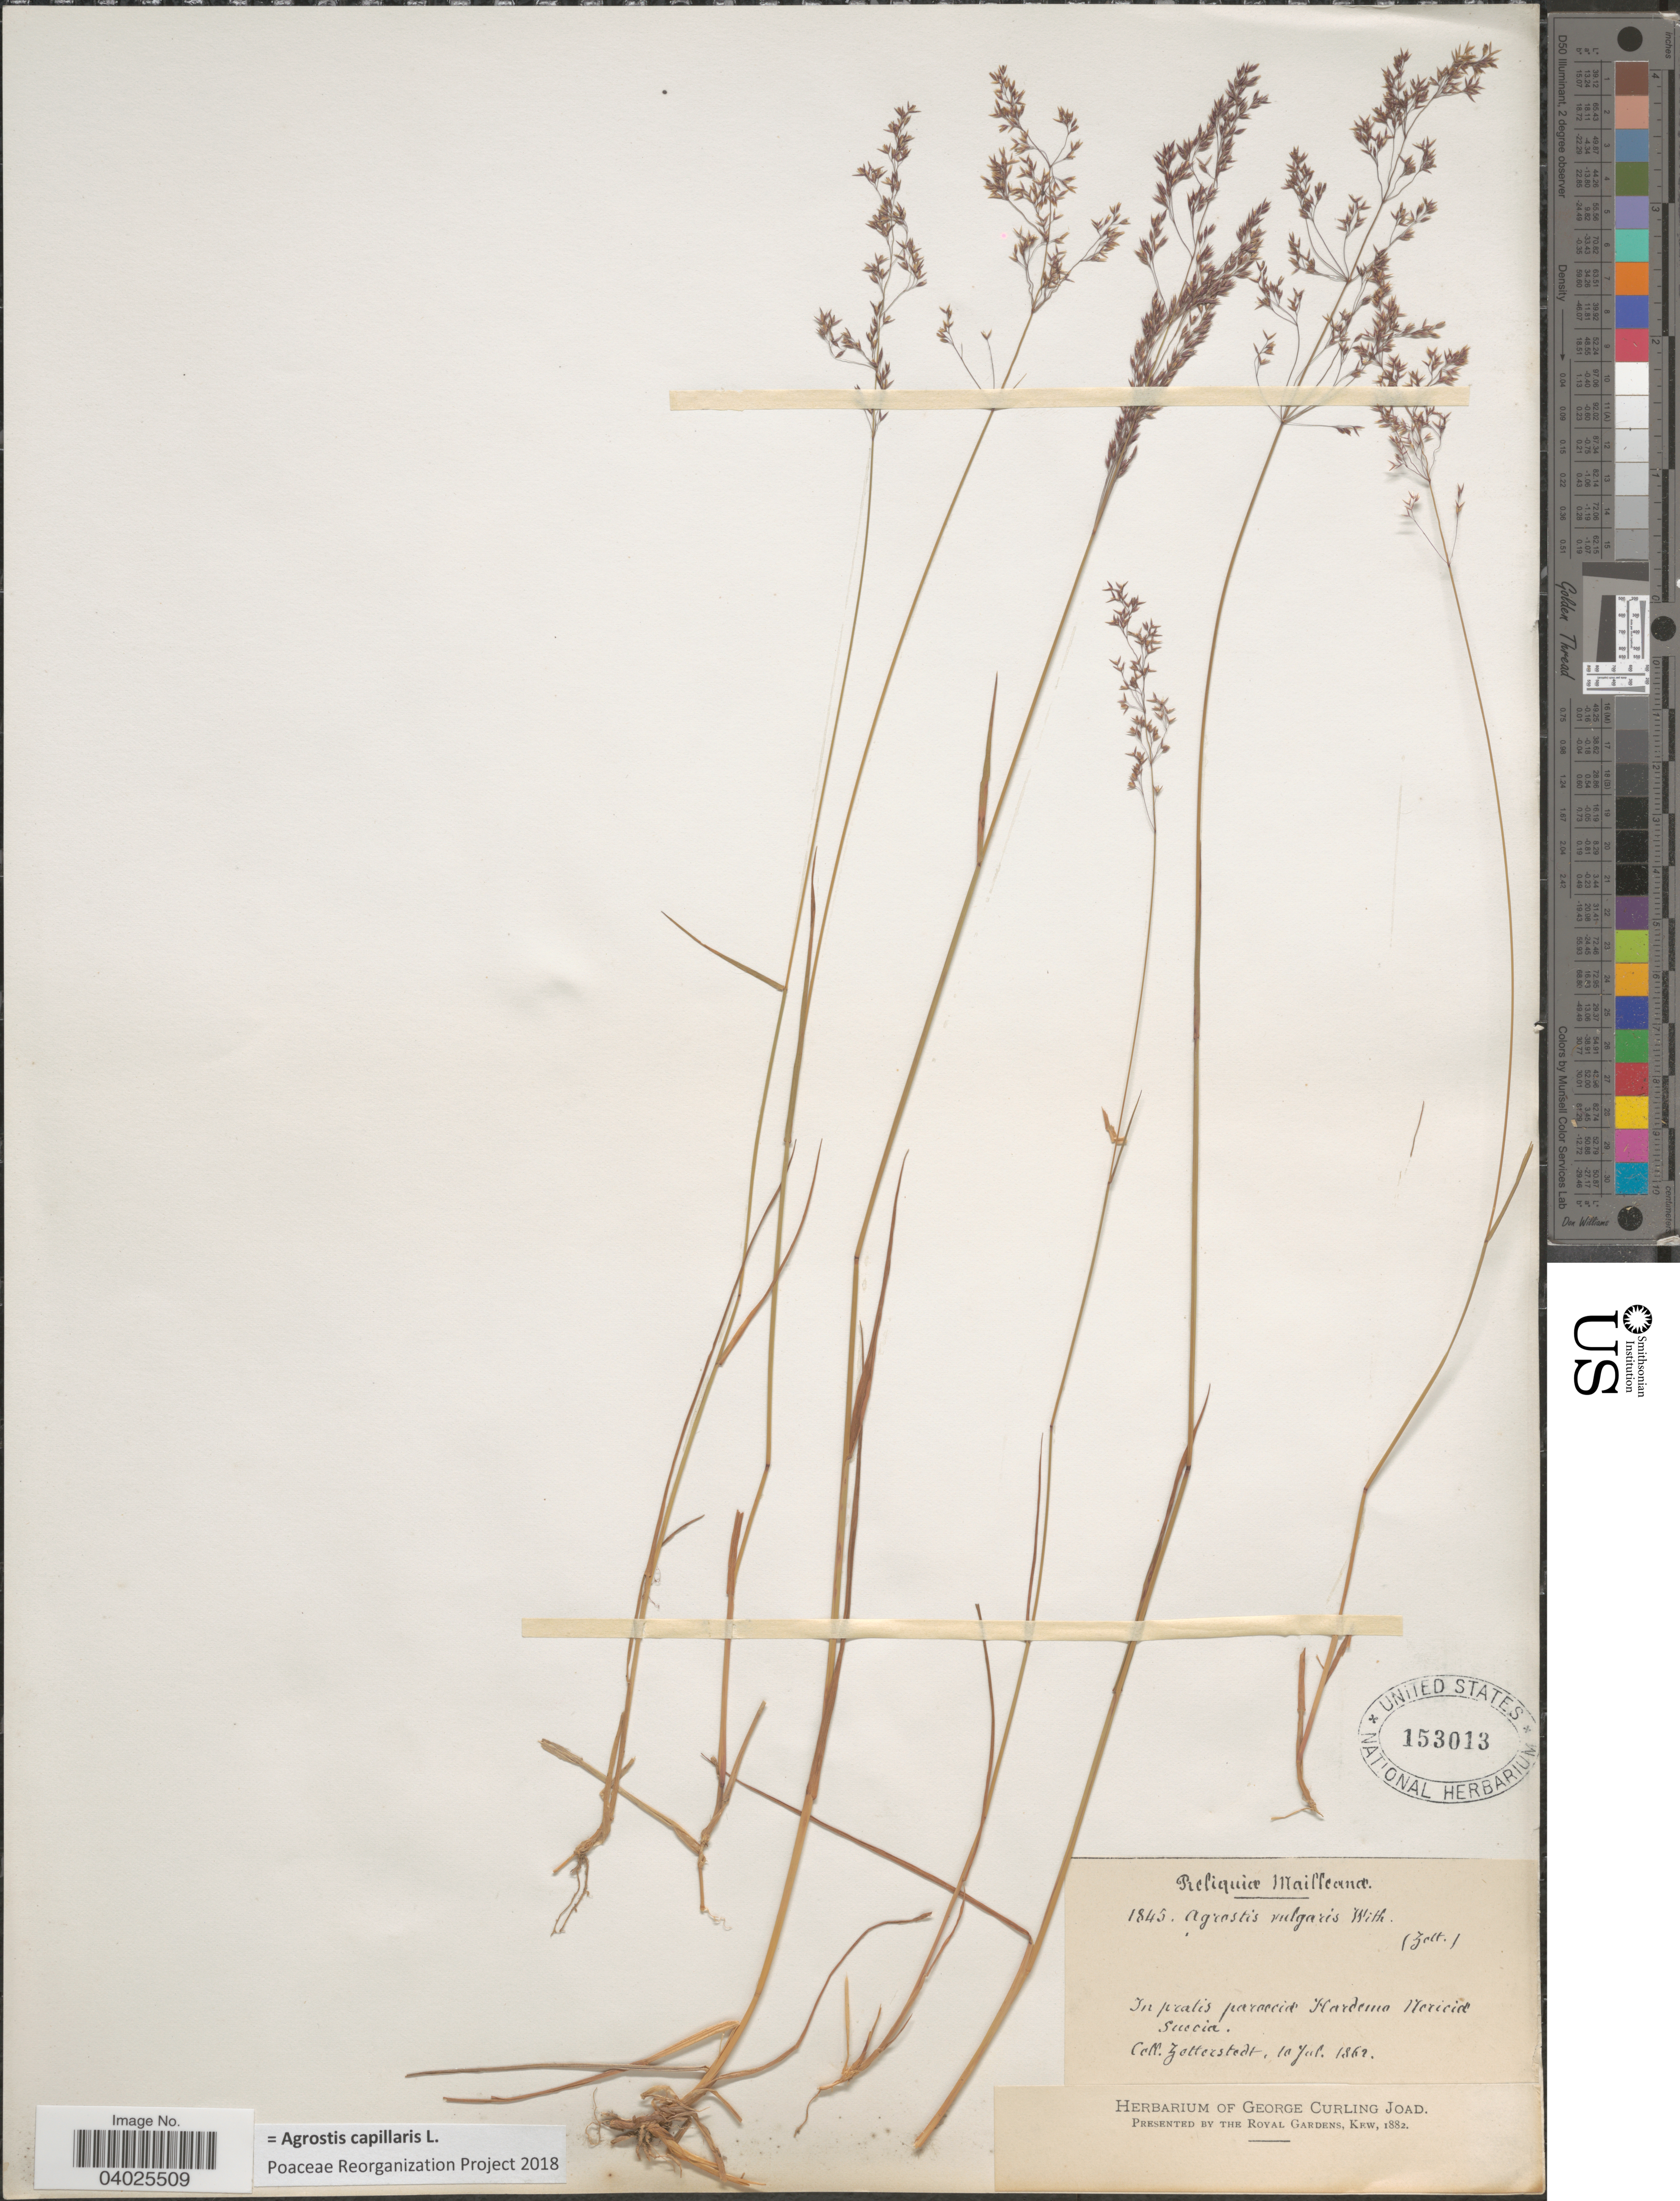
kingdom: Plantae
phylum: Tracheophyta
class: Liliopsida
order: Poales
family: Poaceae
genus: Agrostis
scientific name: Agrostis capillaris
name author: L.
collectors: Zetterstedt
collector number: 1845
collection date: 1862-07-10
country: Sweden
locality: In pratis paraeciae Hardemo Mericiae Suecia. [interpreted]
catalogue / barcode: US 153013